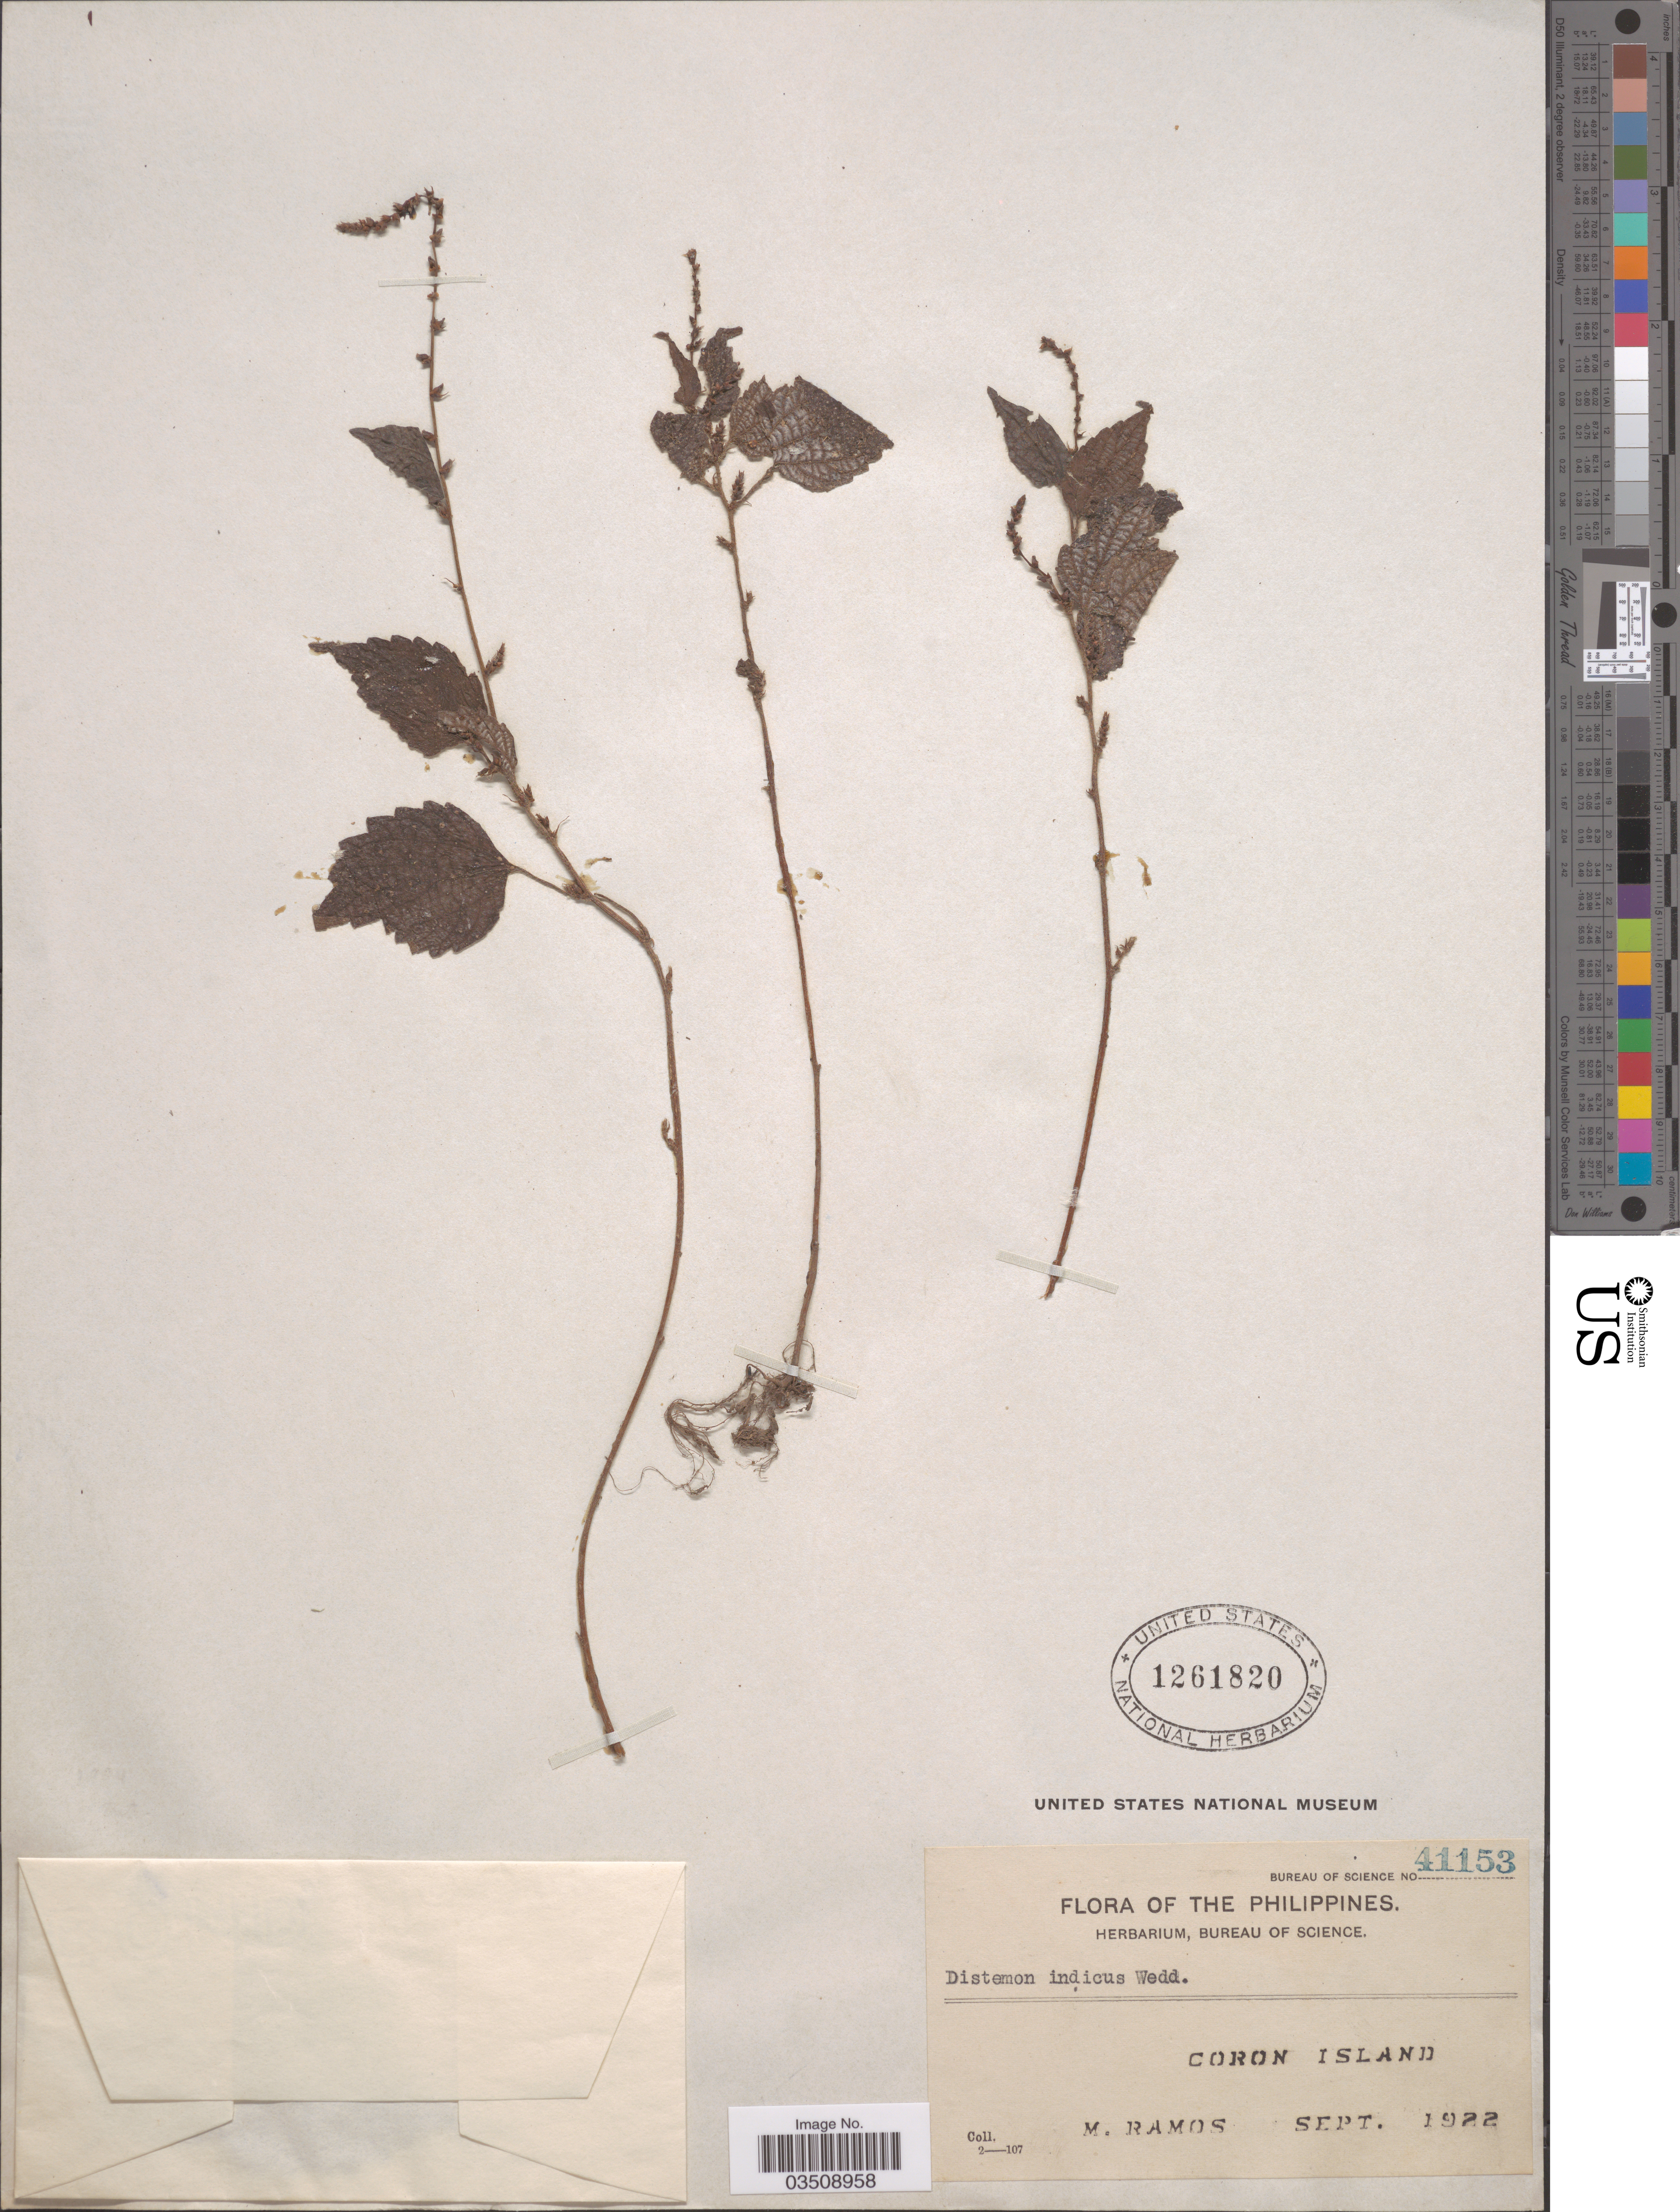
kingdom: Plantae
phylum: Tracheophyta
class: Magnoliopsida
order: Rosales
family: Urticaceae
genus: Neodistemon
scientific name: Neodistemon indicus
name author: (Wedd.) Babu & A. N. Henry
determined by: Strong, Mark T., (BOT), Smithsonian Institution - National Museum of Natural History (UNITED STATES)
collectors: M. Ramos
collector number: Bureau of Science 41153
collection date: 1922-09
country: Philippines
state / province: Mimaropa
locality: Coron Island.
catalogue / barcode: US 1261820